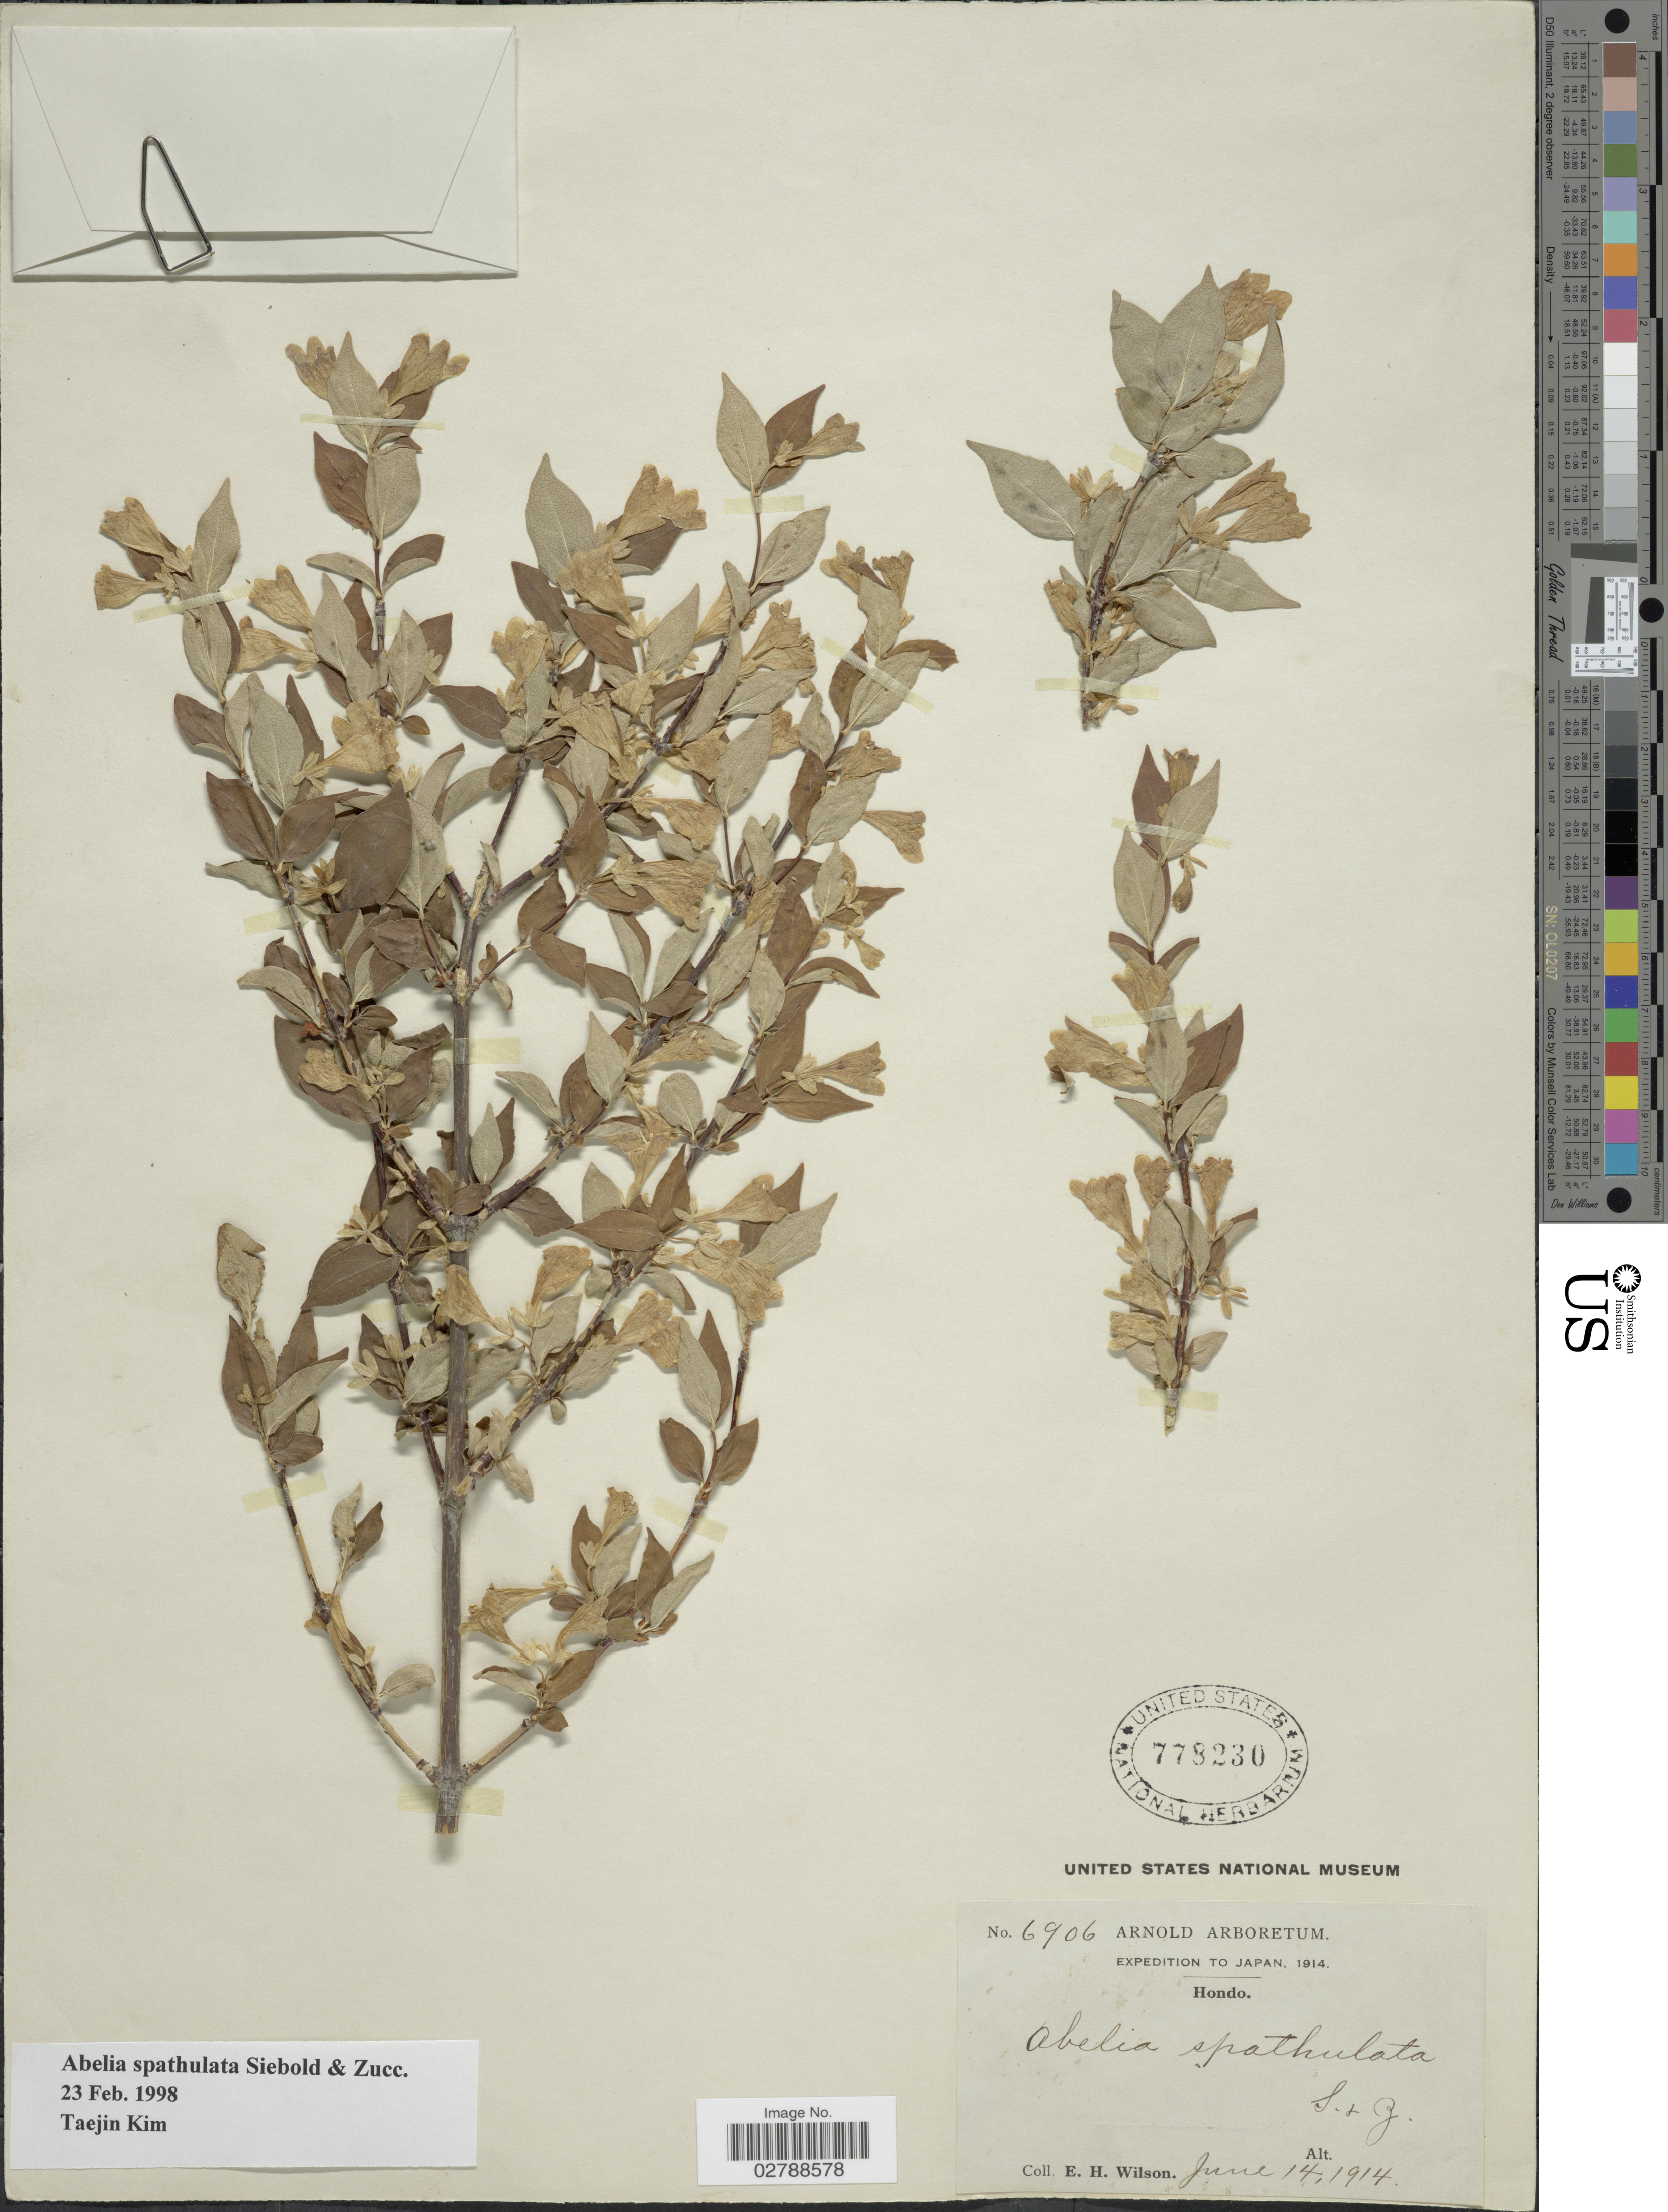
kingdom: Plantae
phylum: Tracheophyta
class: Magnoliopsida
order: Dipsacales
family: Caprifoliaceae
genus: Abelia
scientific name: Abelia spathulata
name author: Siebold & Zucc.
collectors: E. Wilson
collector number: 6906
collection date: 1914-06-14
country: Japan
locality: Hondo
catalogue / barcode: US 778230